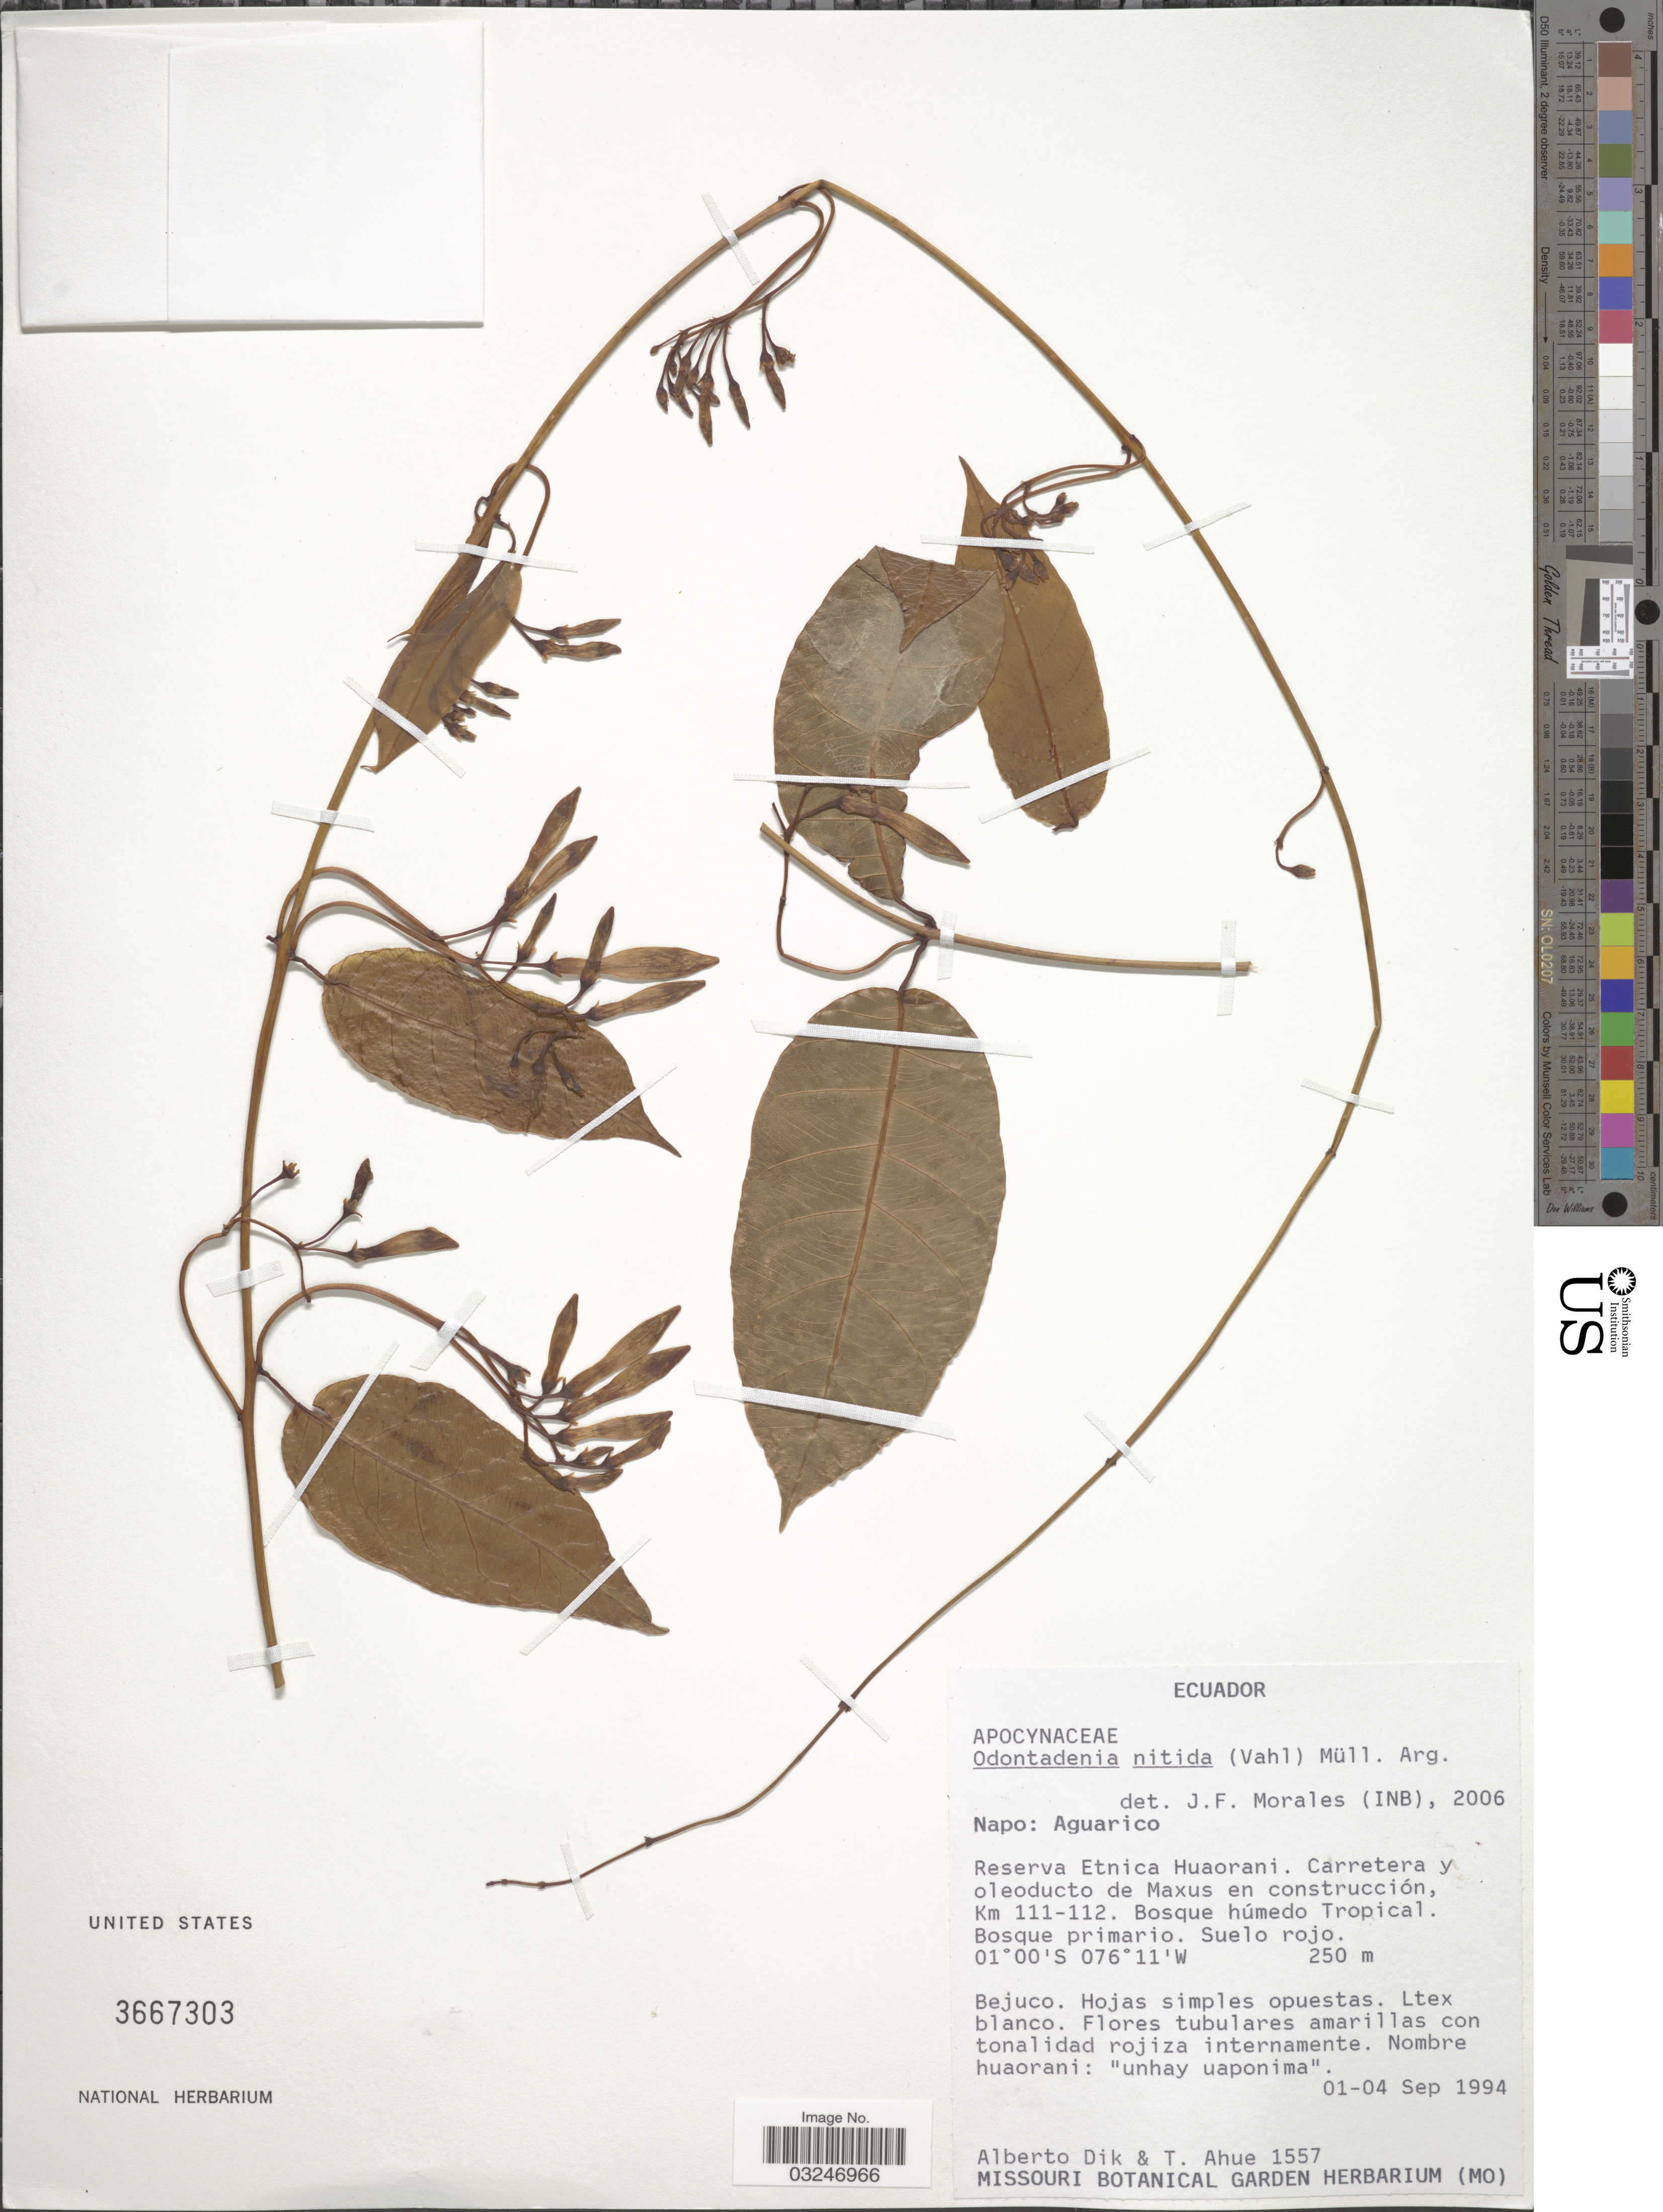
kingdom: Plantae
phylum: Tracheophyta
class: Magnoliopsida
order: Gentianales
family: Apocynaceae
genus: Odontadenia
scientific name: Odontadenia nitida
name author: (Vahl) Müll. Arg.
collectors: A. Dik & T. Ahue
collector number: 1557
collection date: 1994-09-01/1994-09-04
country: Ecuador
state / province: Napo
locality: Aguarico. Reserva Etnica Huaorani. Carretera y oleoducto de Maxus en construcción, Km 111-112.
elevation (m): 250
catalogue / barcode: US 3667303